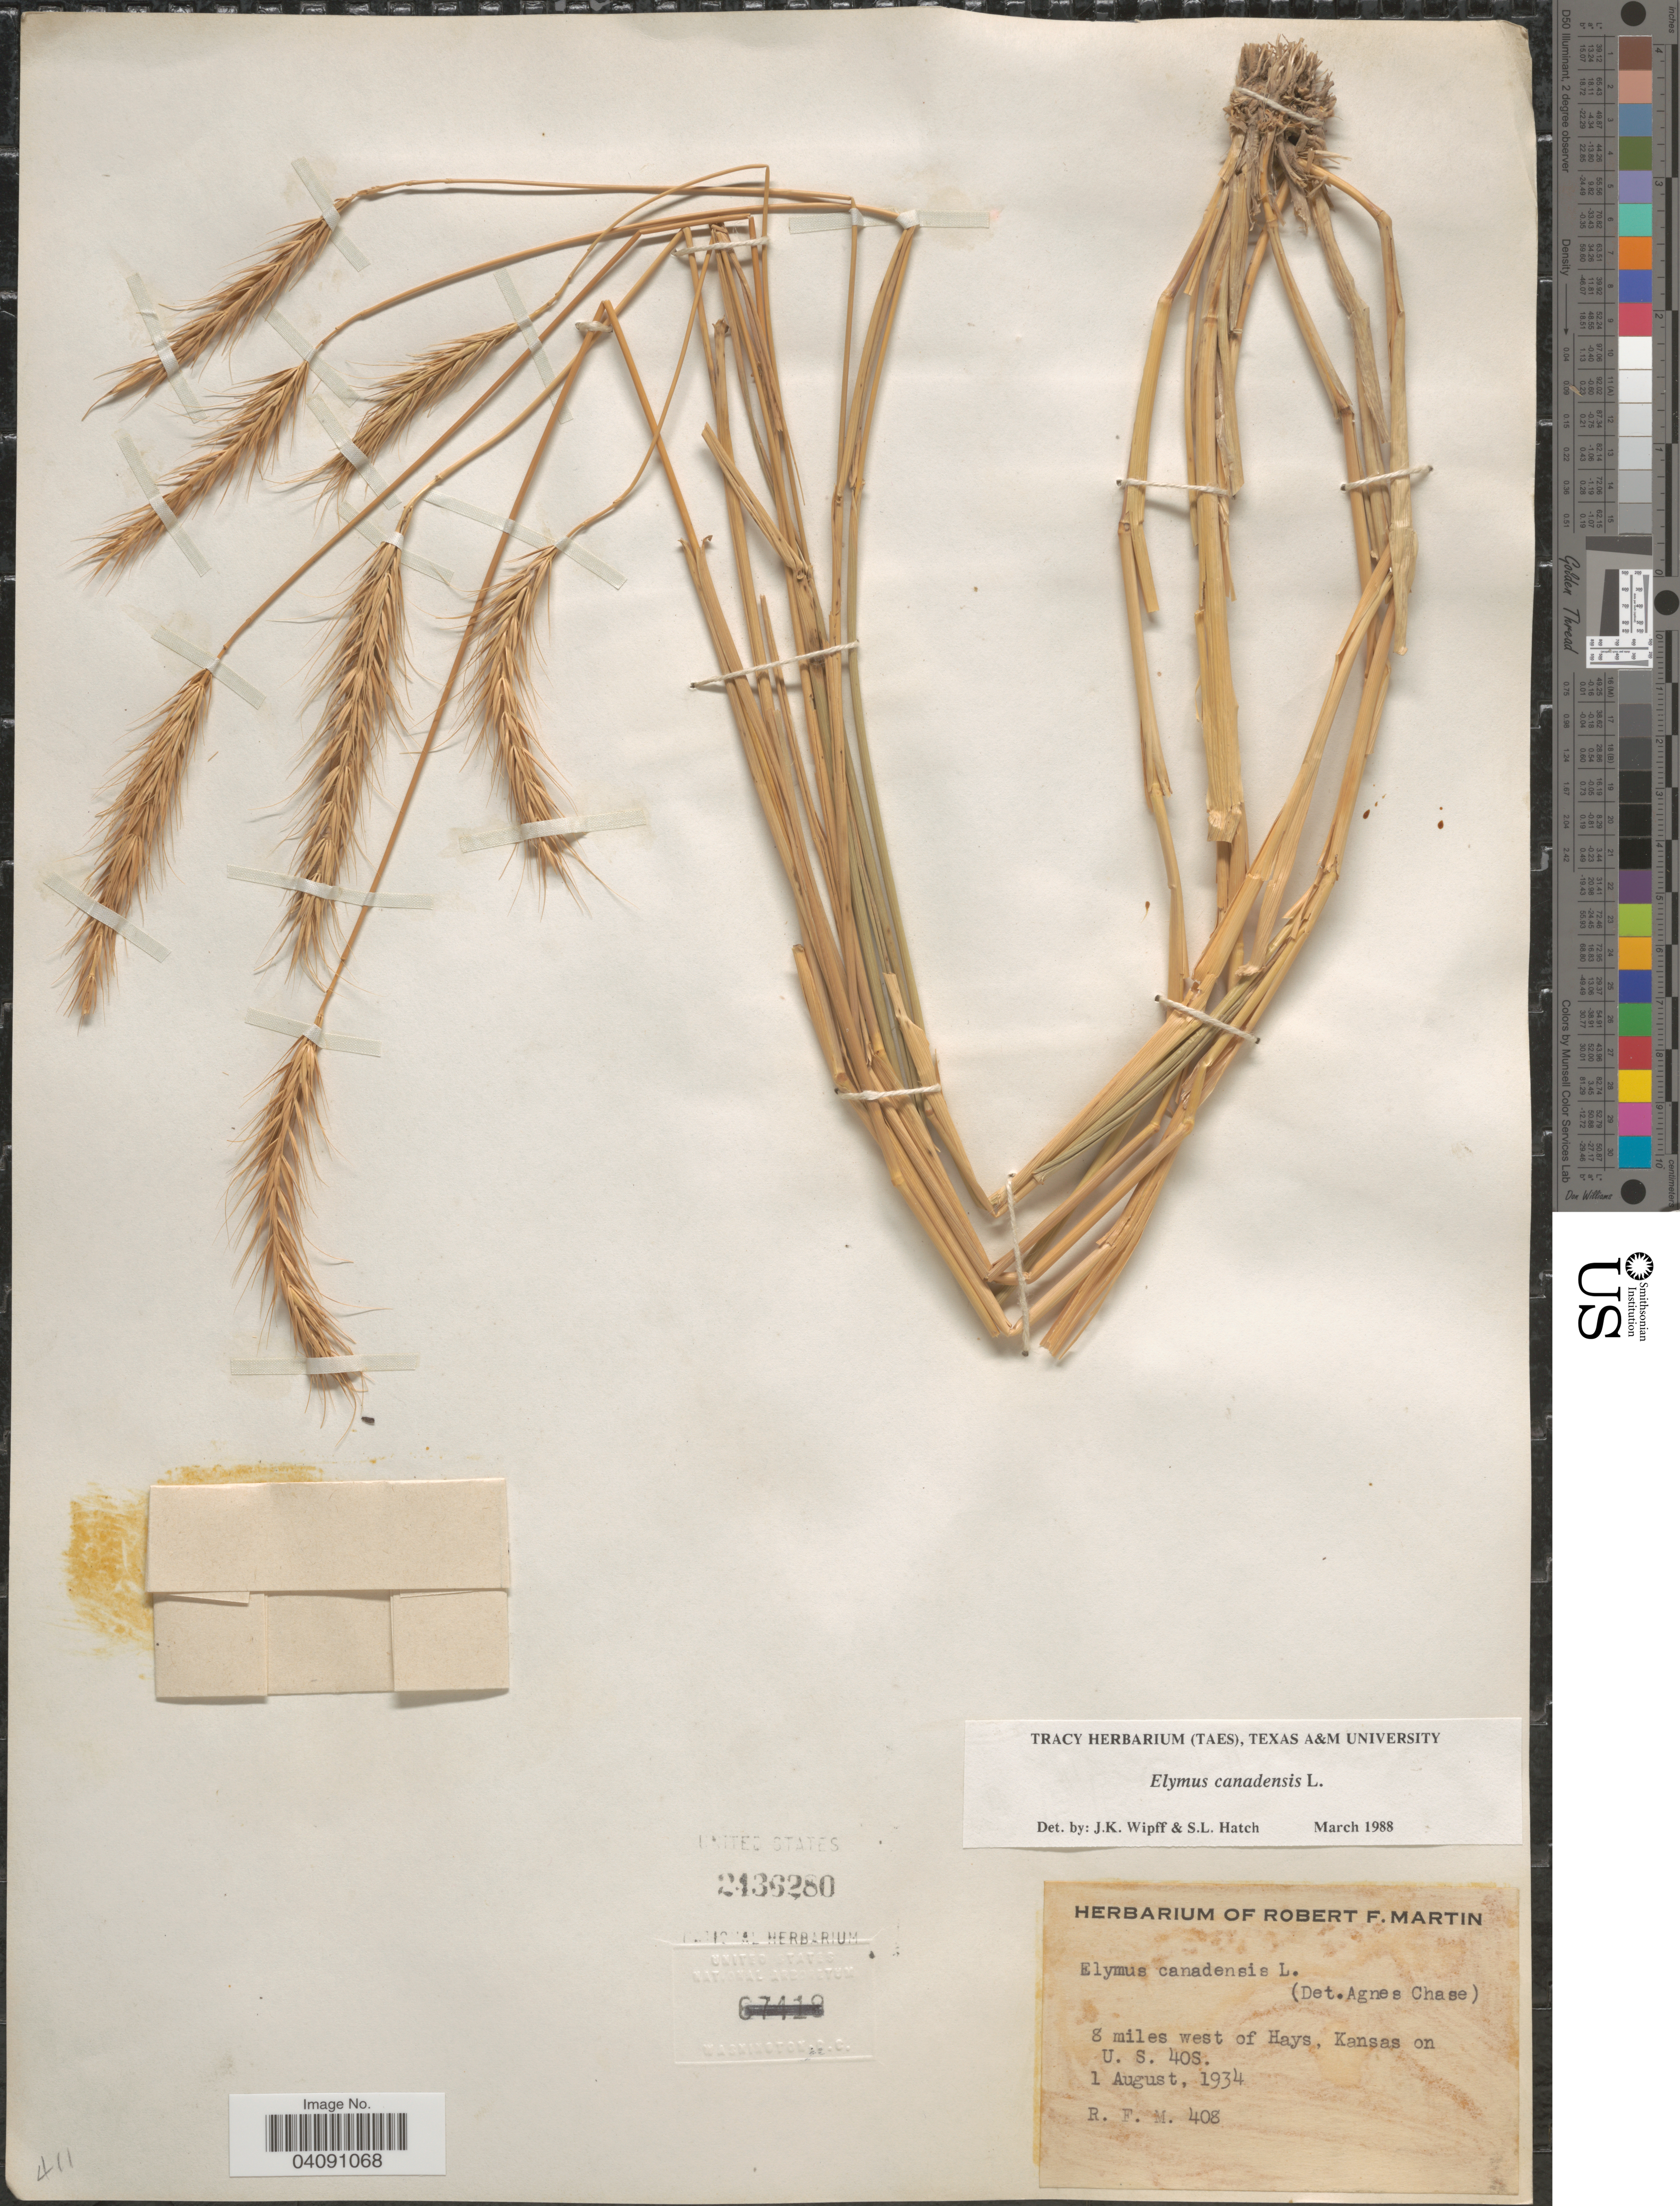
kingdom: Plantae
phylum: Tracheophyta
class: Liliopsida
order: Poales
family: Poaceae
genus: Elymus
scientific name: Elymus canadensis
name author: L.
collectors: R. F. Martin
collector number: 408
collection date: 1934-08-01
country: United States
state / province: Kansas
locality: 8 miles west of Hays, Kansas on U.S. 40S.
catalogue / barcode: US 2436280